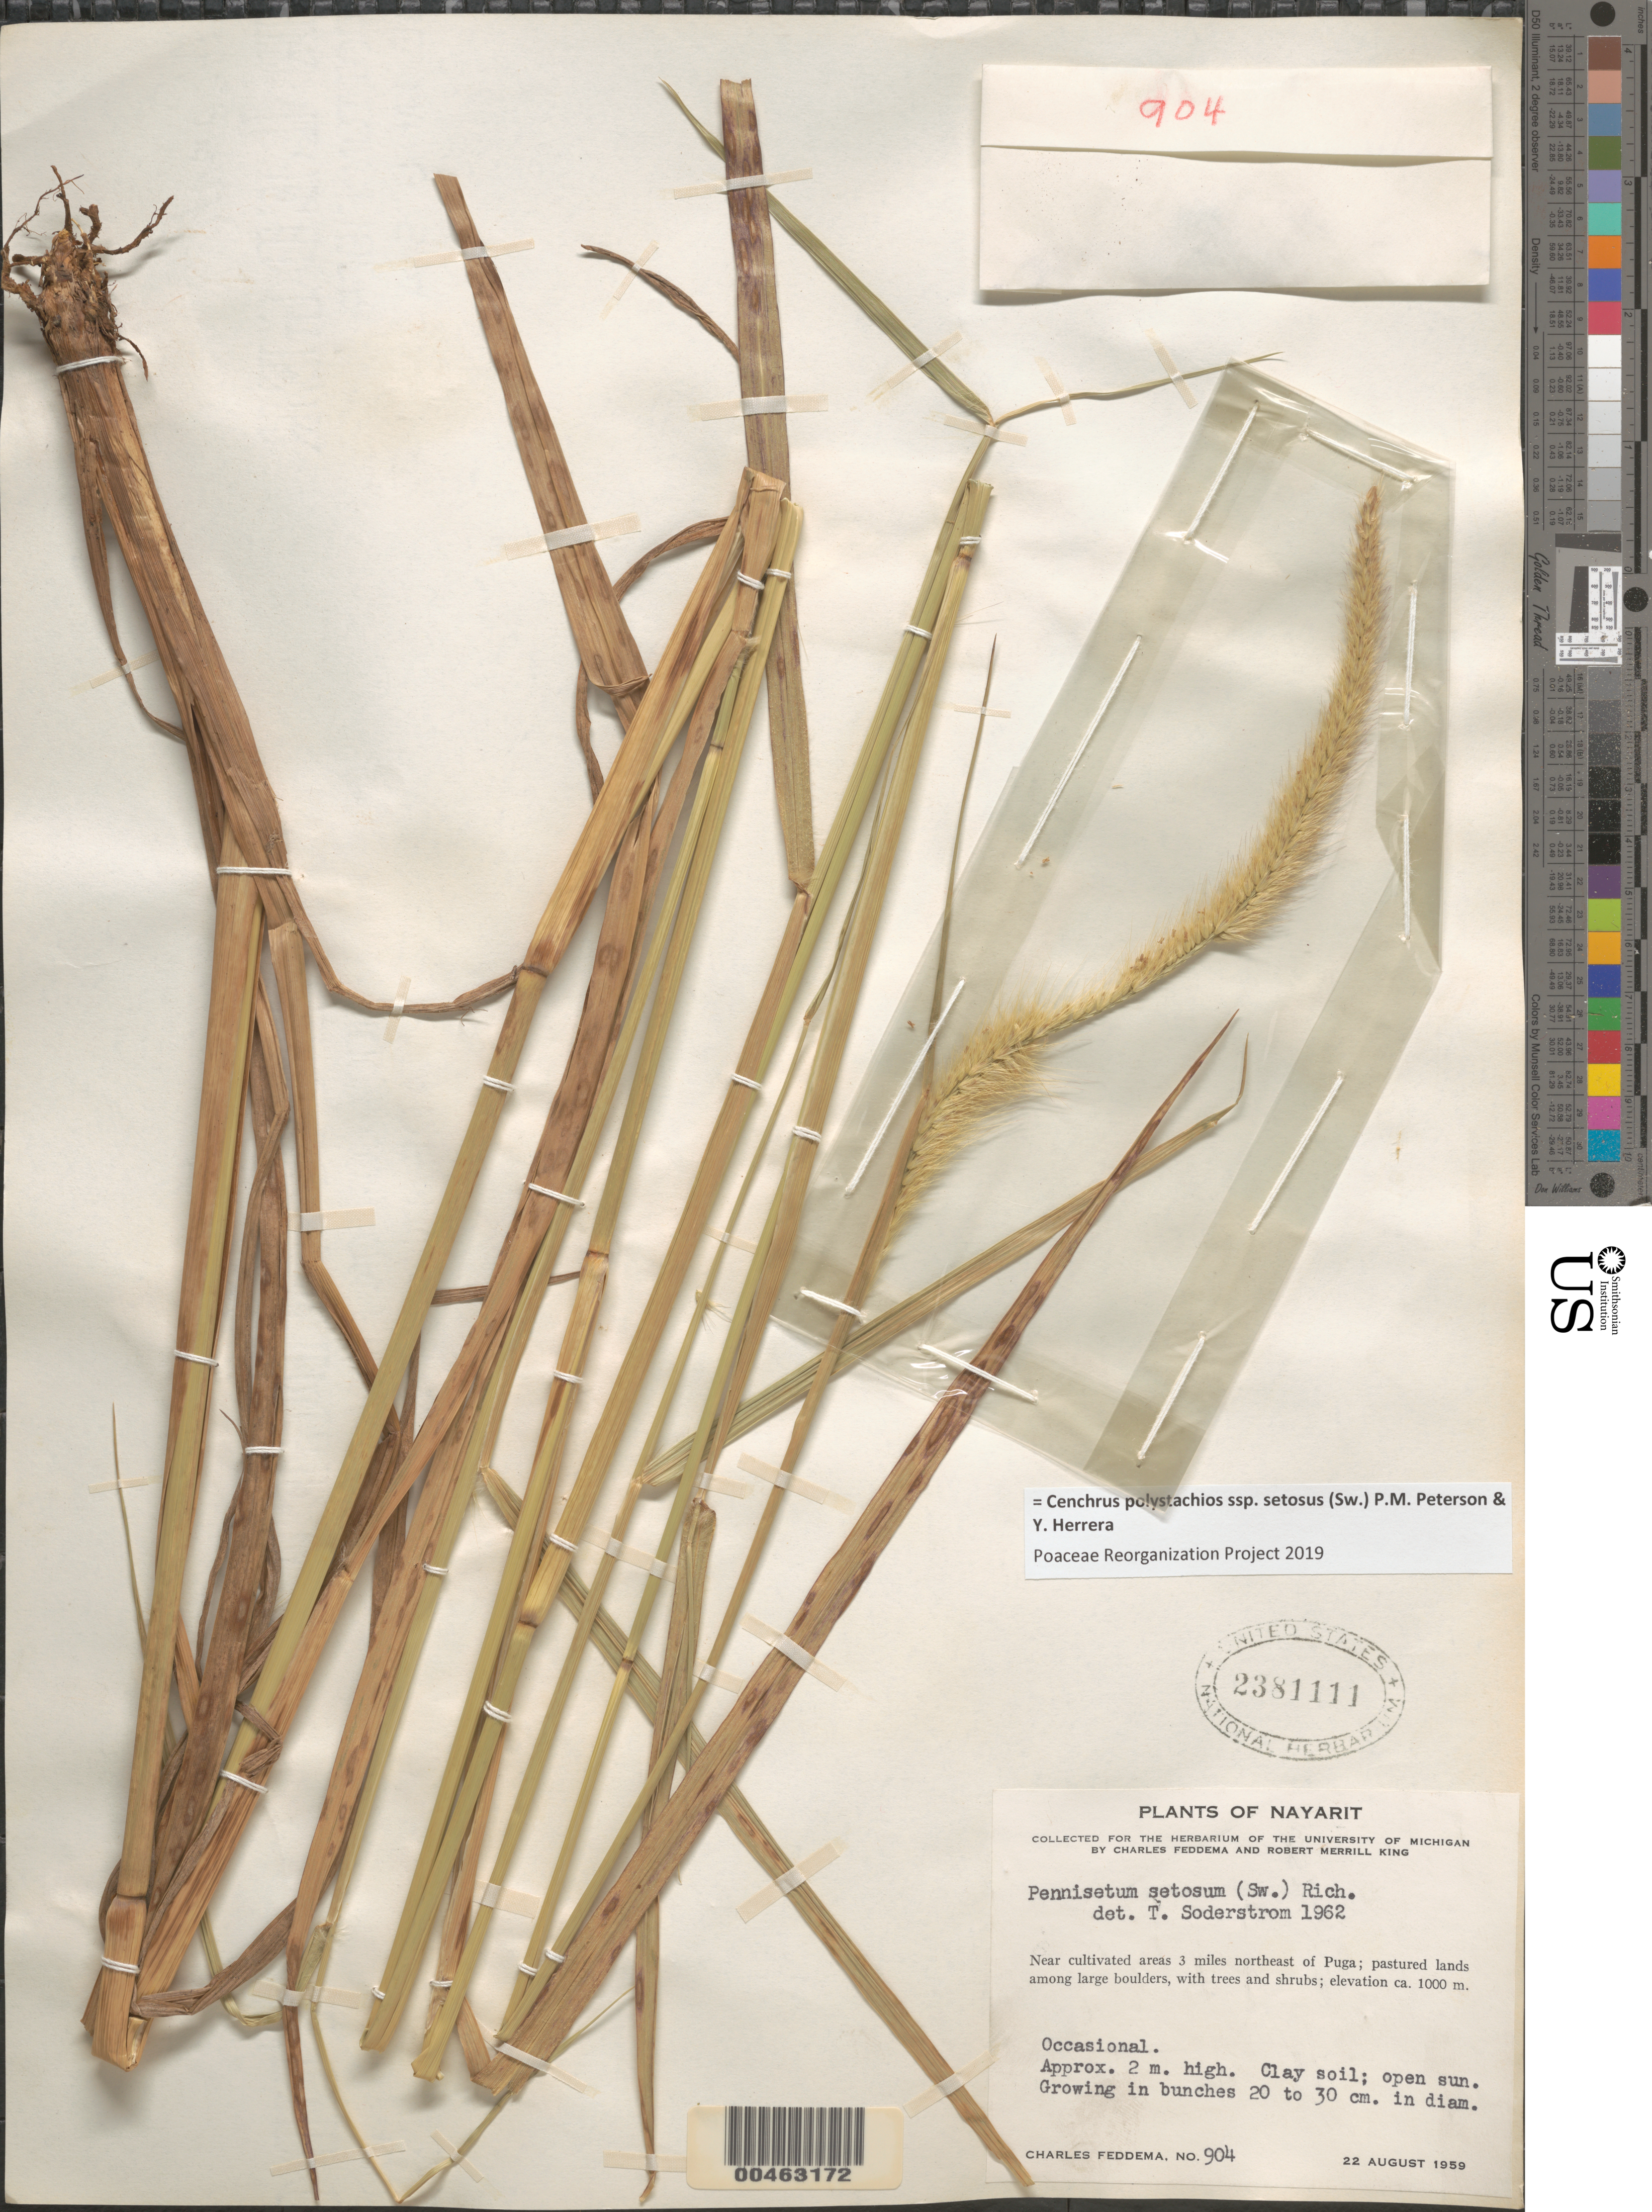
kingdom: Plantae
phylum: Tracheophyta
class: Liliopsida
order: Poales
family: Poaceae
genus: Cenchrus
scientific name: Cenchrus polystachios subsp. setosus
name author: (Sw.) P.M. Peterson & Y. Herrera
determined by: Poaceae Reorganization Project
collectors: C. Feddema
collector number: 904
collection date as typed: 22 Aug 1959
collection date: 1959-08-22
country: Mexico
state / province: Nayarit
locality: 3 mi NE of Puga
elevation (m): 1000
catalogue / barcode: US 2381111